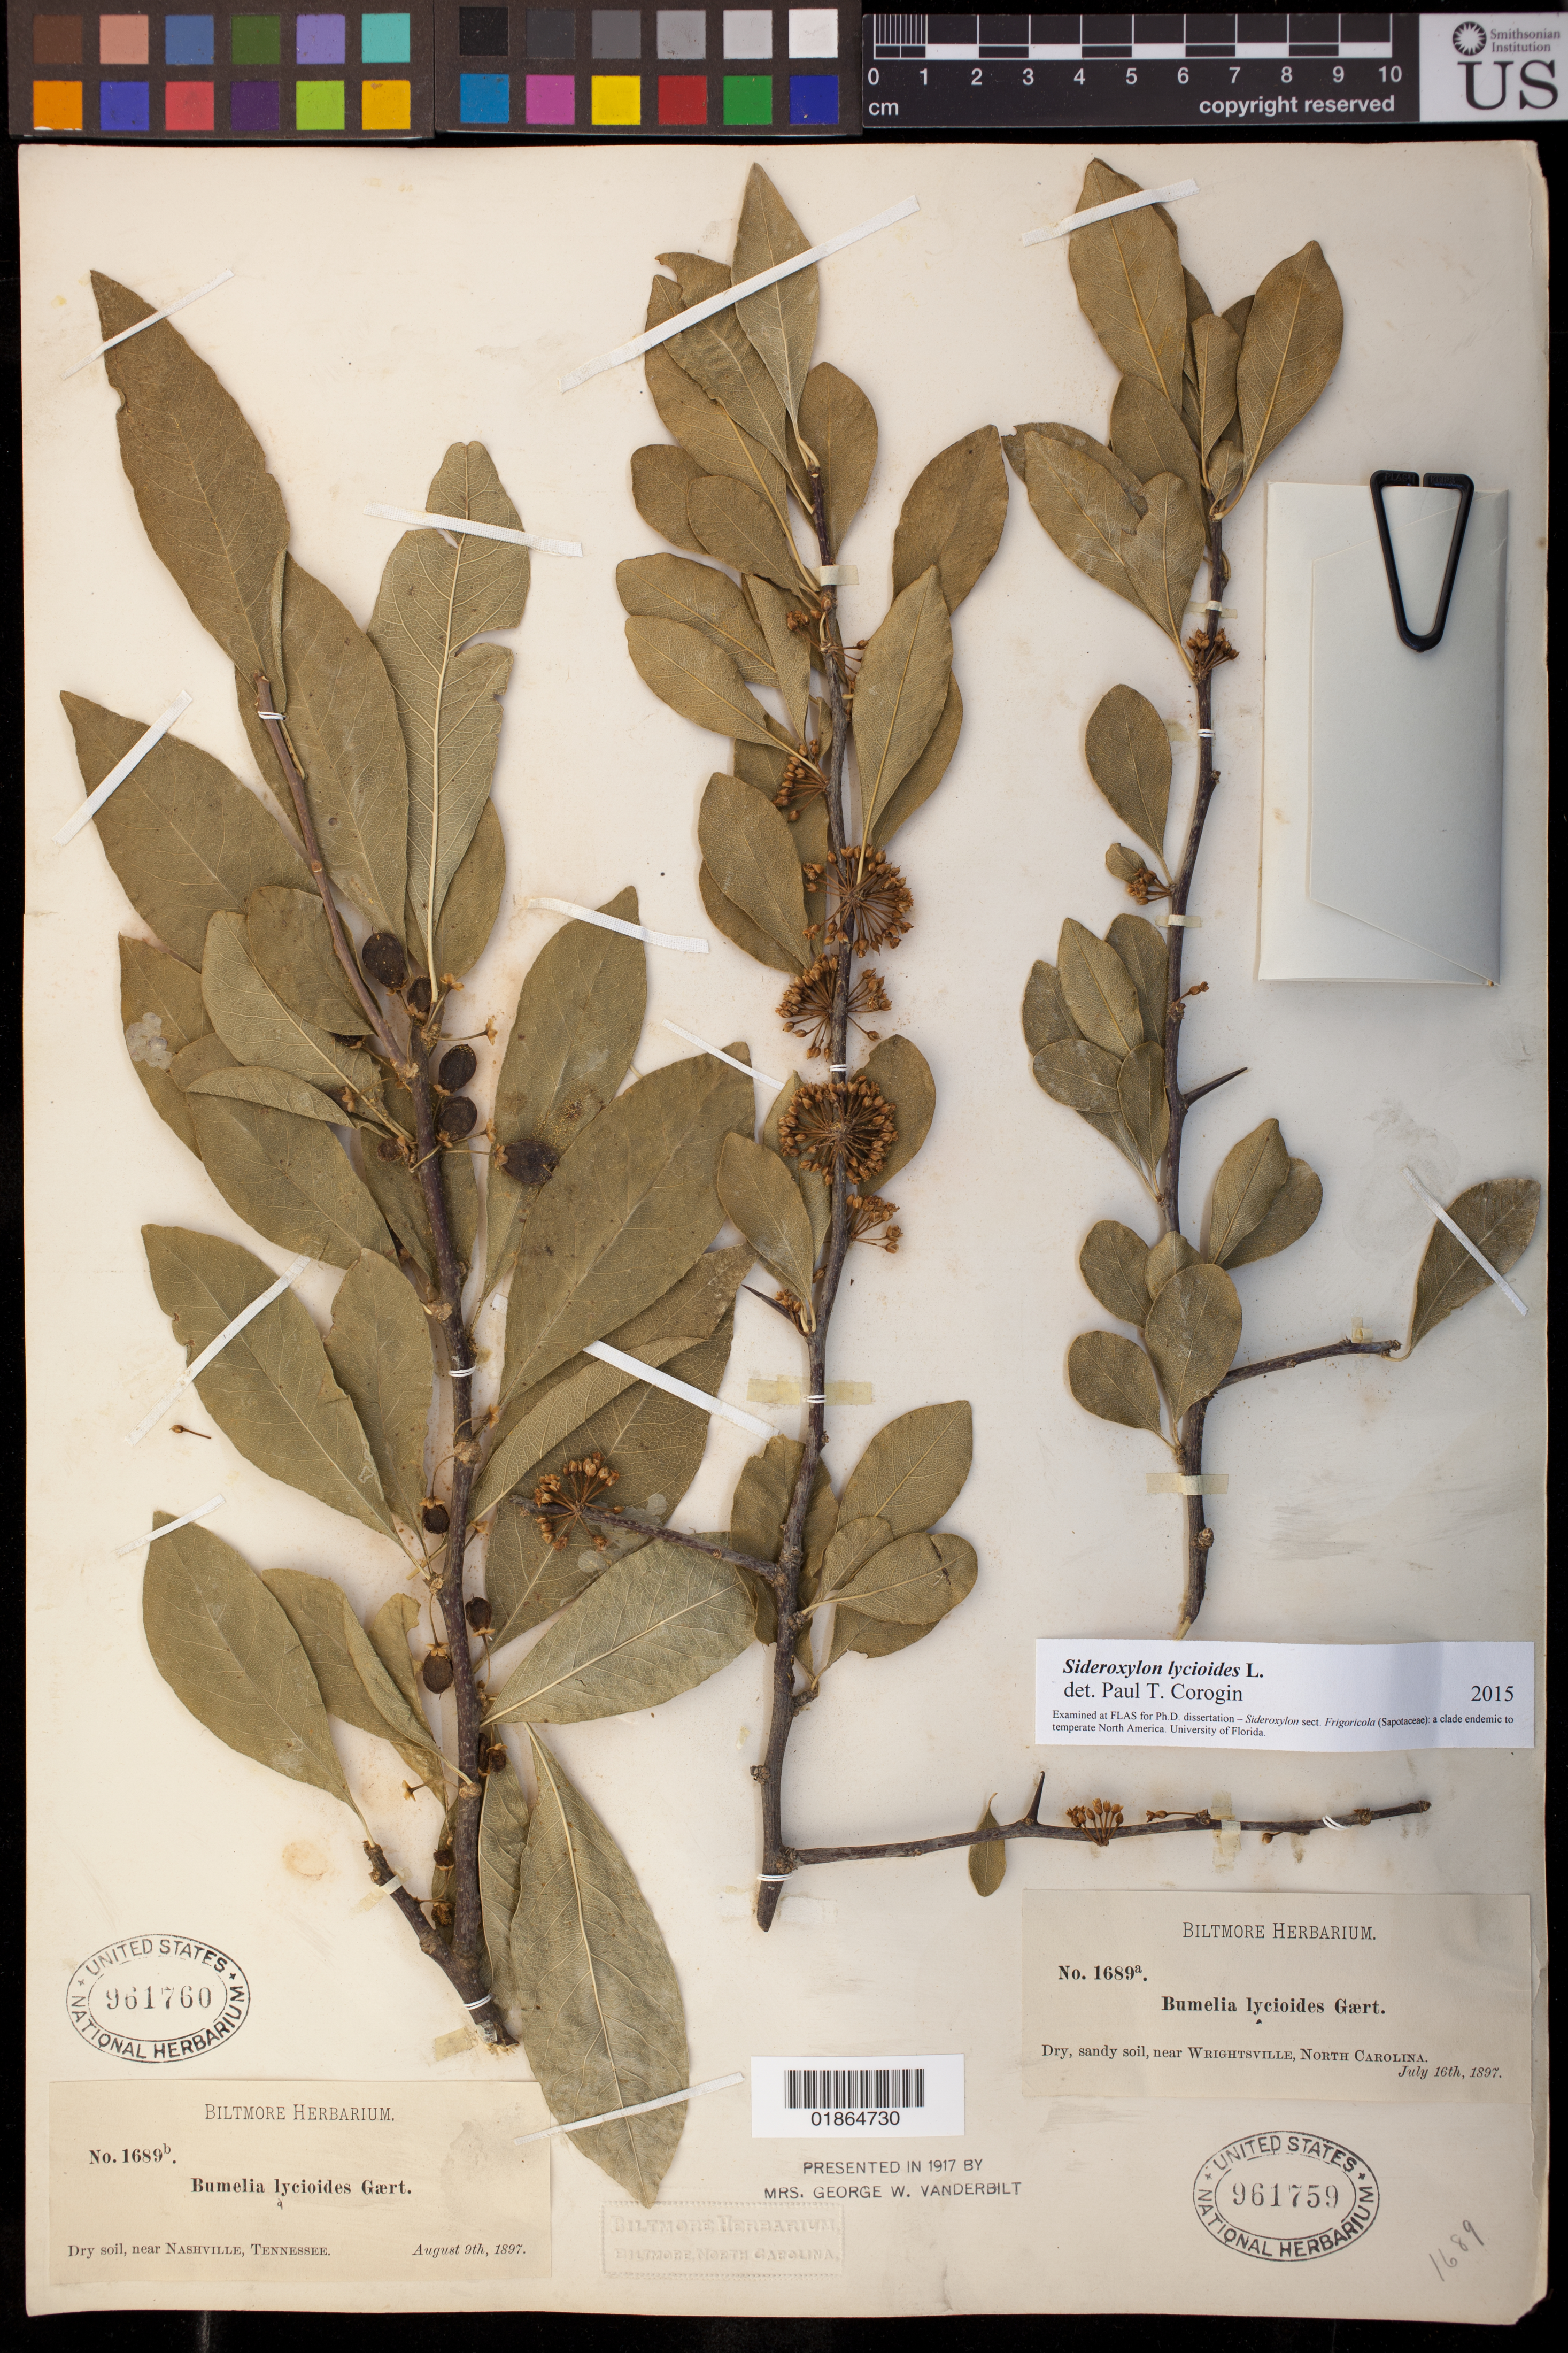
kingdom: Plantae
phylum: Tracheophyta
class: Magnoliopsida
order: Ericales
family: Sapotaceae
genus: Sideroxylon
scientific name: Sideroxylon lycioides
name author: L.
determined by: Corogin, P. T.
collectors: ex herb. Biltmore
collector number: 1689a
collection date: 1897-07-16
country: United States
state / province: North Carolina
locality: Near Wrightsville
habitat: Dry, sandy soil.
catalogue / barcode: US 961759